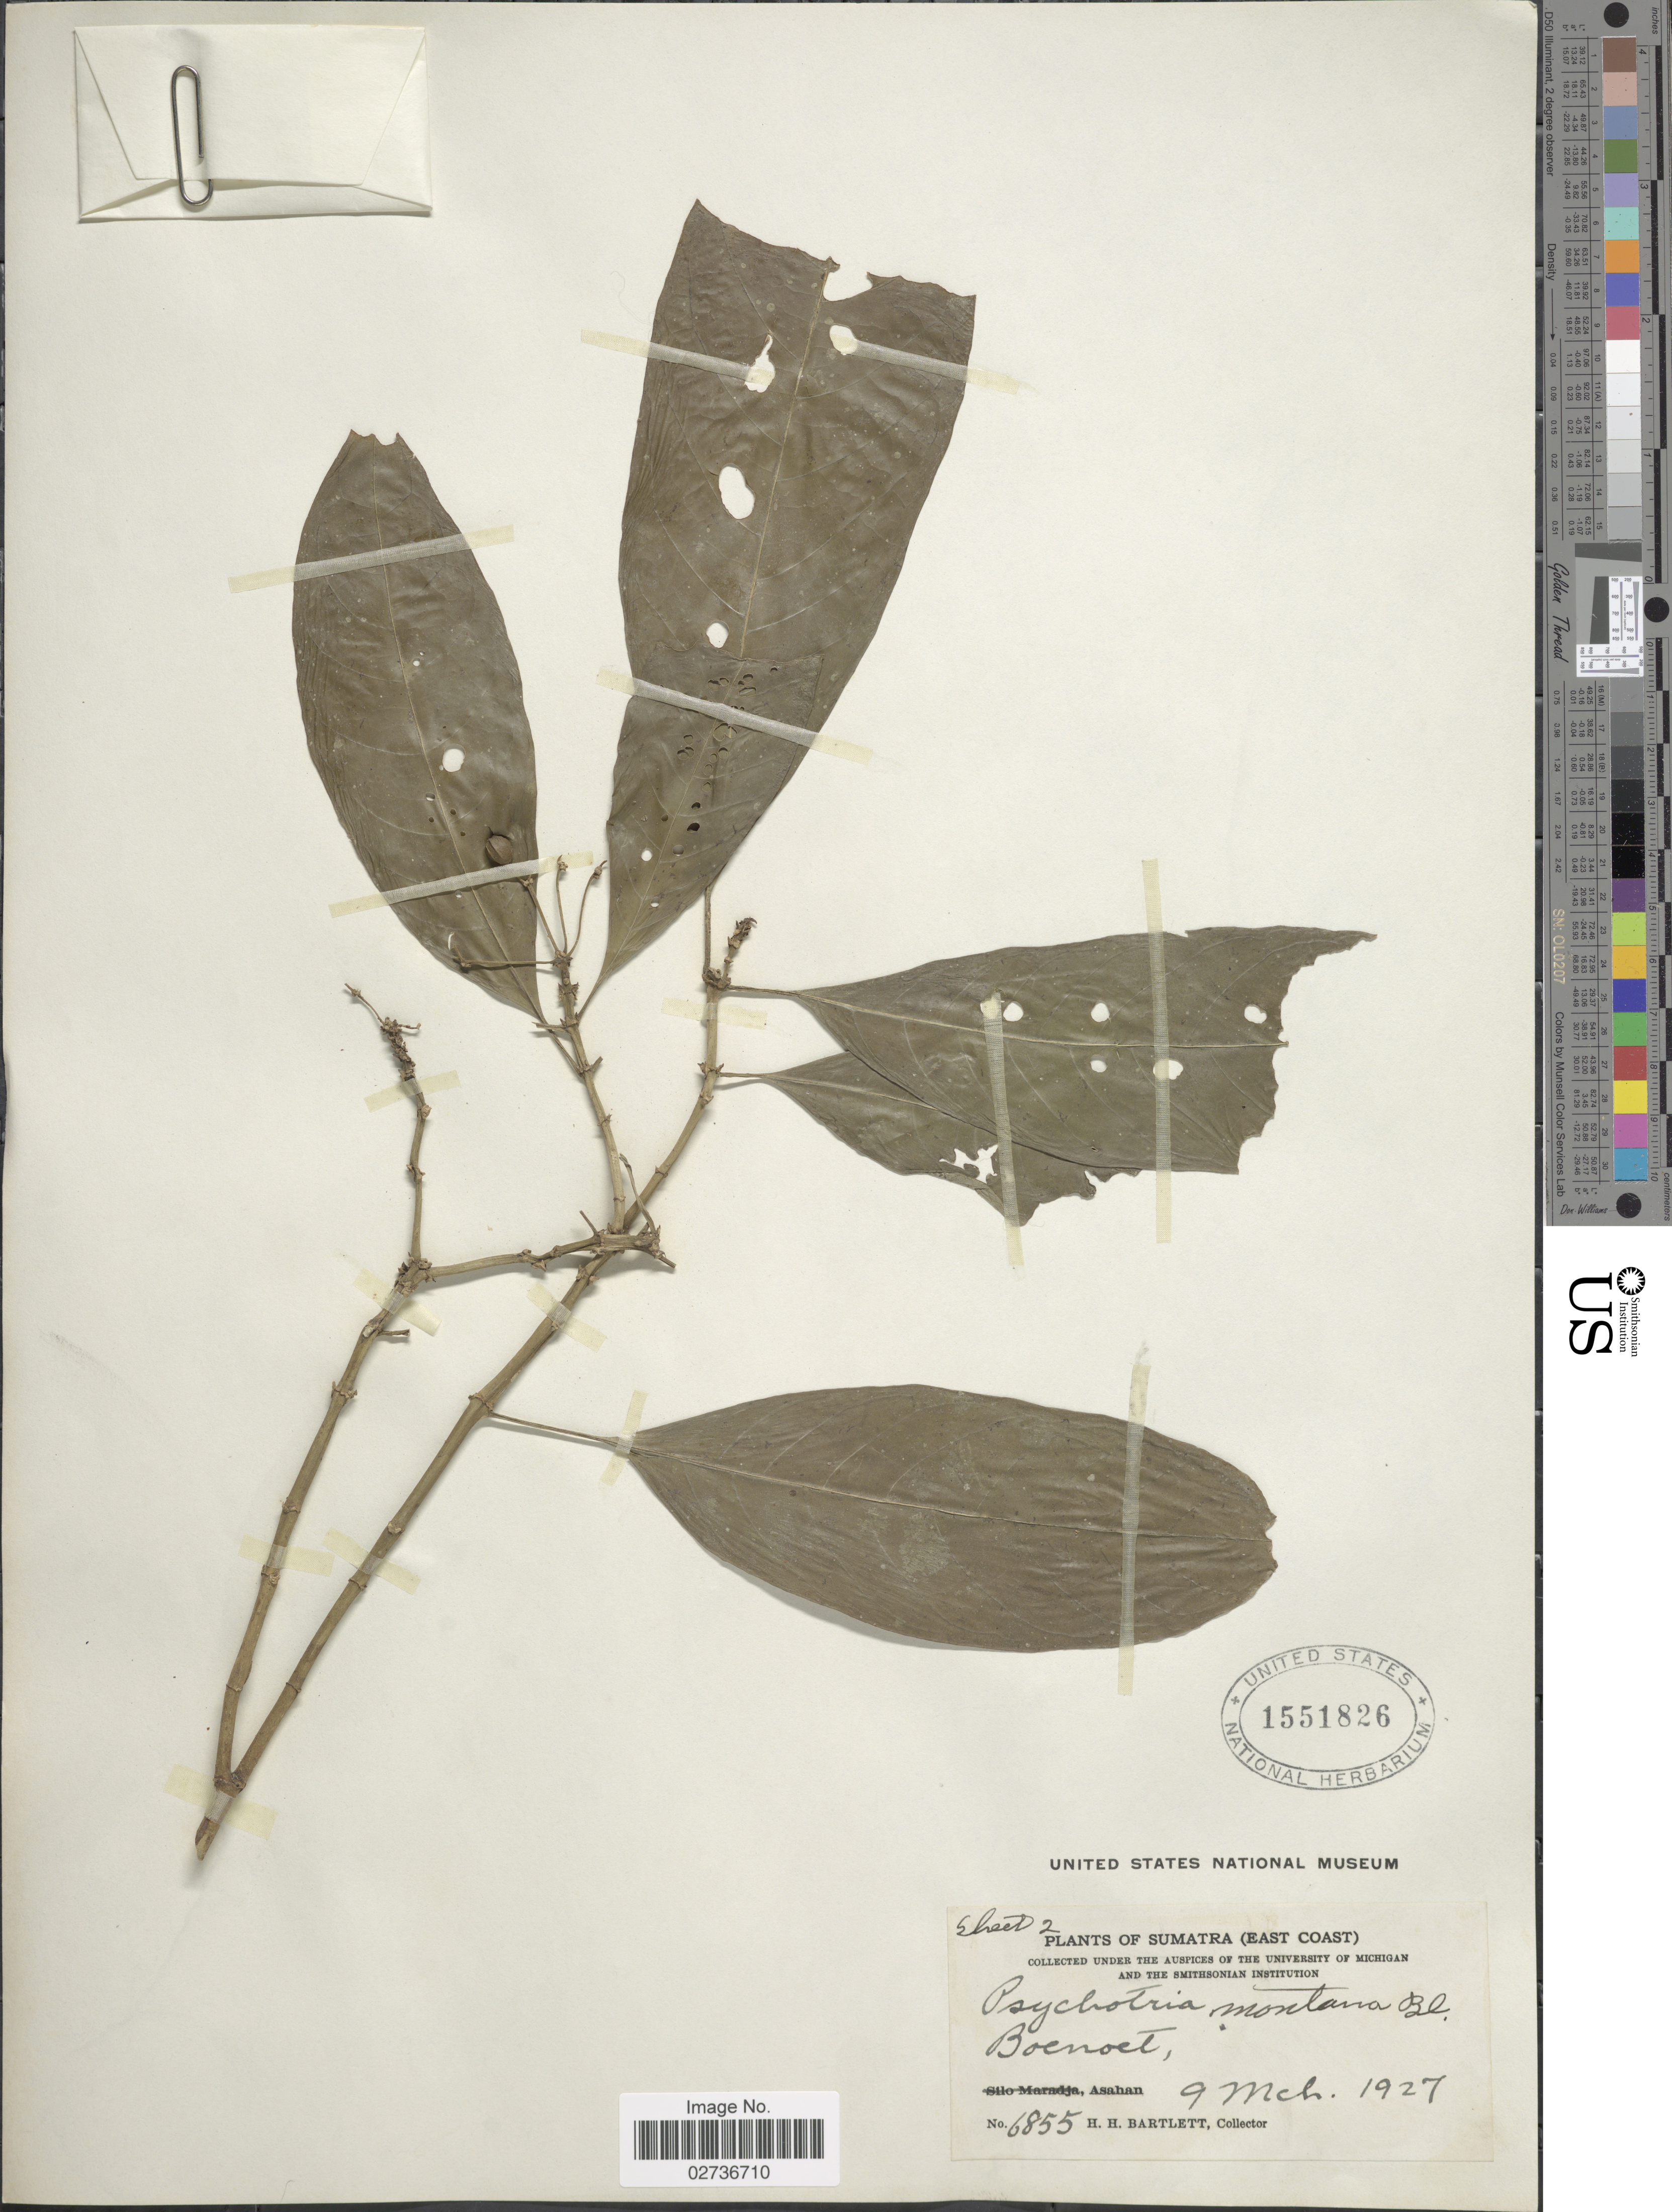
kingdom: Plantae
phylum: Tracheophyta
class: Magnoliopsida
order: Gentianales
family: Rubiaceae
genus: Psychotria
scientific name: Psychotria montana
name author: Blume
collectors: H. H. Bartlett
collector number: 6855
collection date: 1927-03-09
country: Indonesia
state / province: Sumatra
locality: Sumatra (East Coast) Boenoet, Asahan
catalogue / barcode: US 1551826